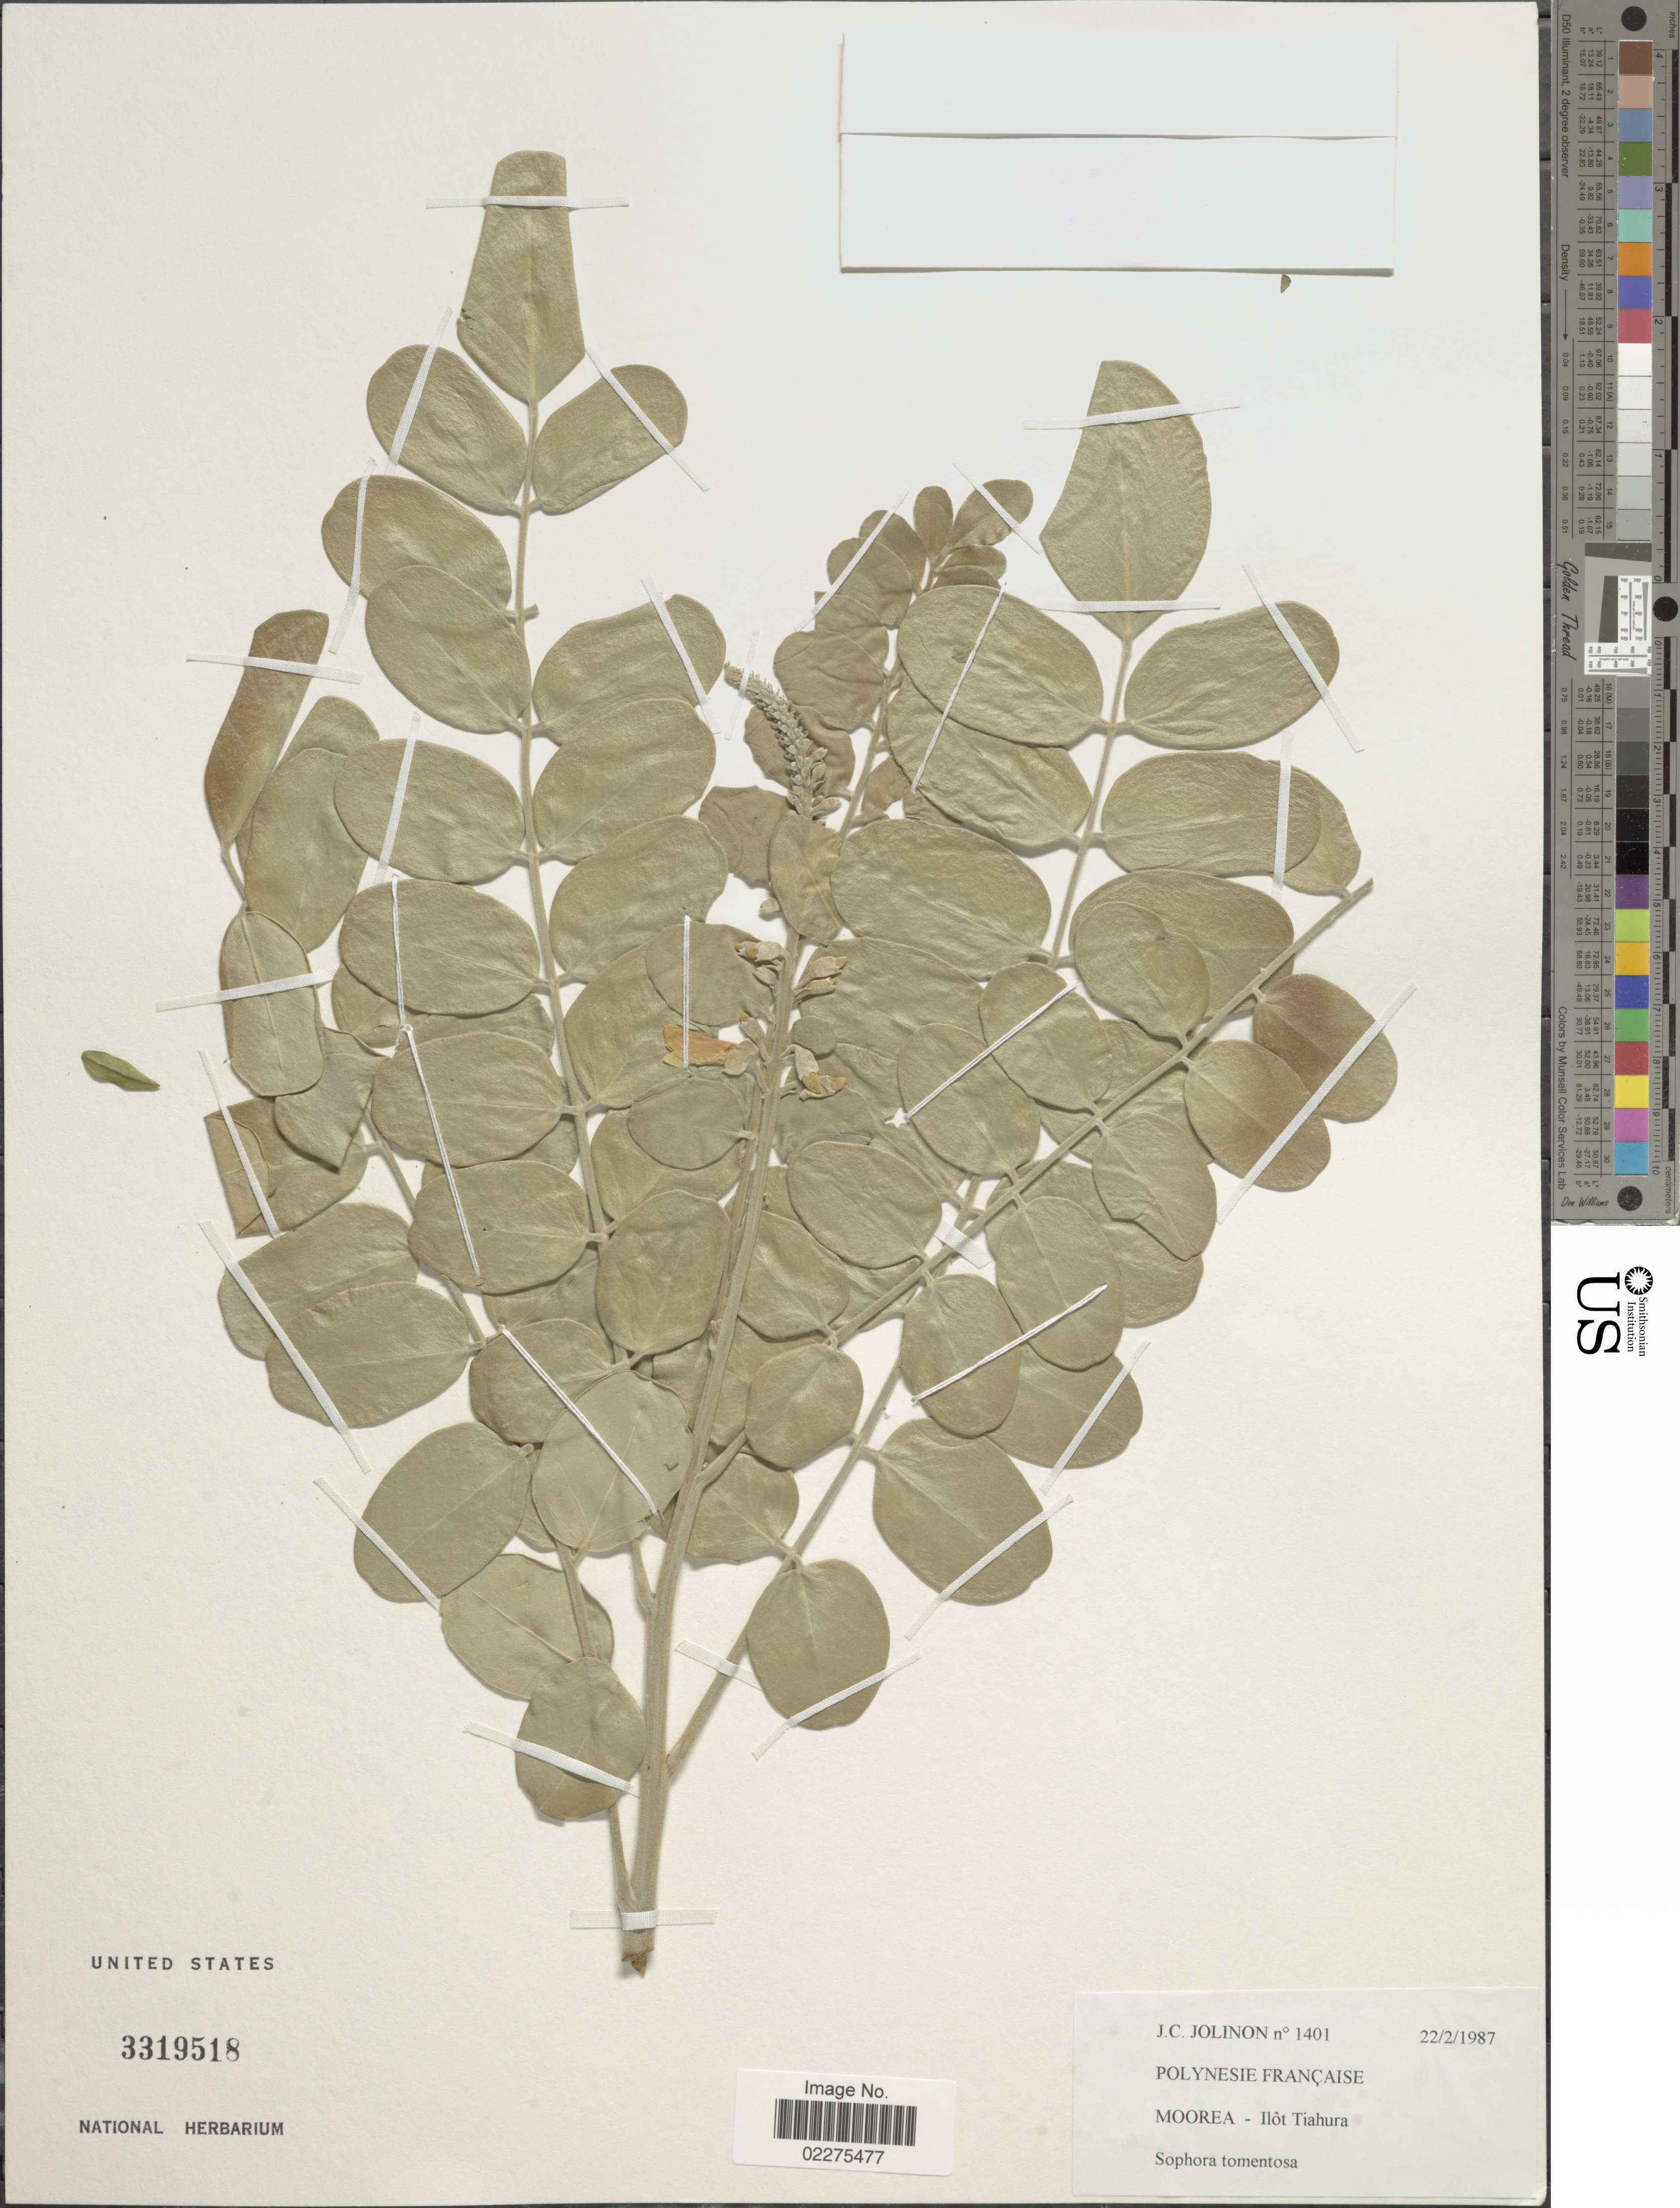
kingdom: Plantae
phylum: Tracheophyta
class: Magnoliopsida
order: Fabales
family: Fabaceae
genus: Sophora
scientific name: Sophora tomentosa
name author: L.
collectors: J. Jolinon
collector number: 1401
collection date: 1987-02-22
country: French Polynesia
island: Moorea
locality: Moorea - Ilôt Tiahura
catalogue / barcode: US 3319518